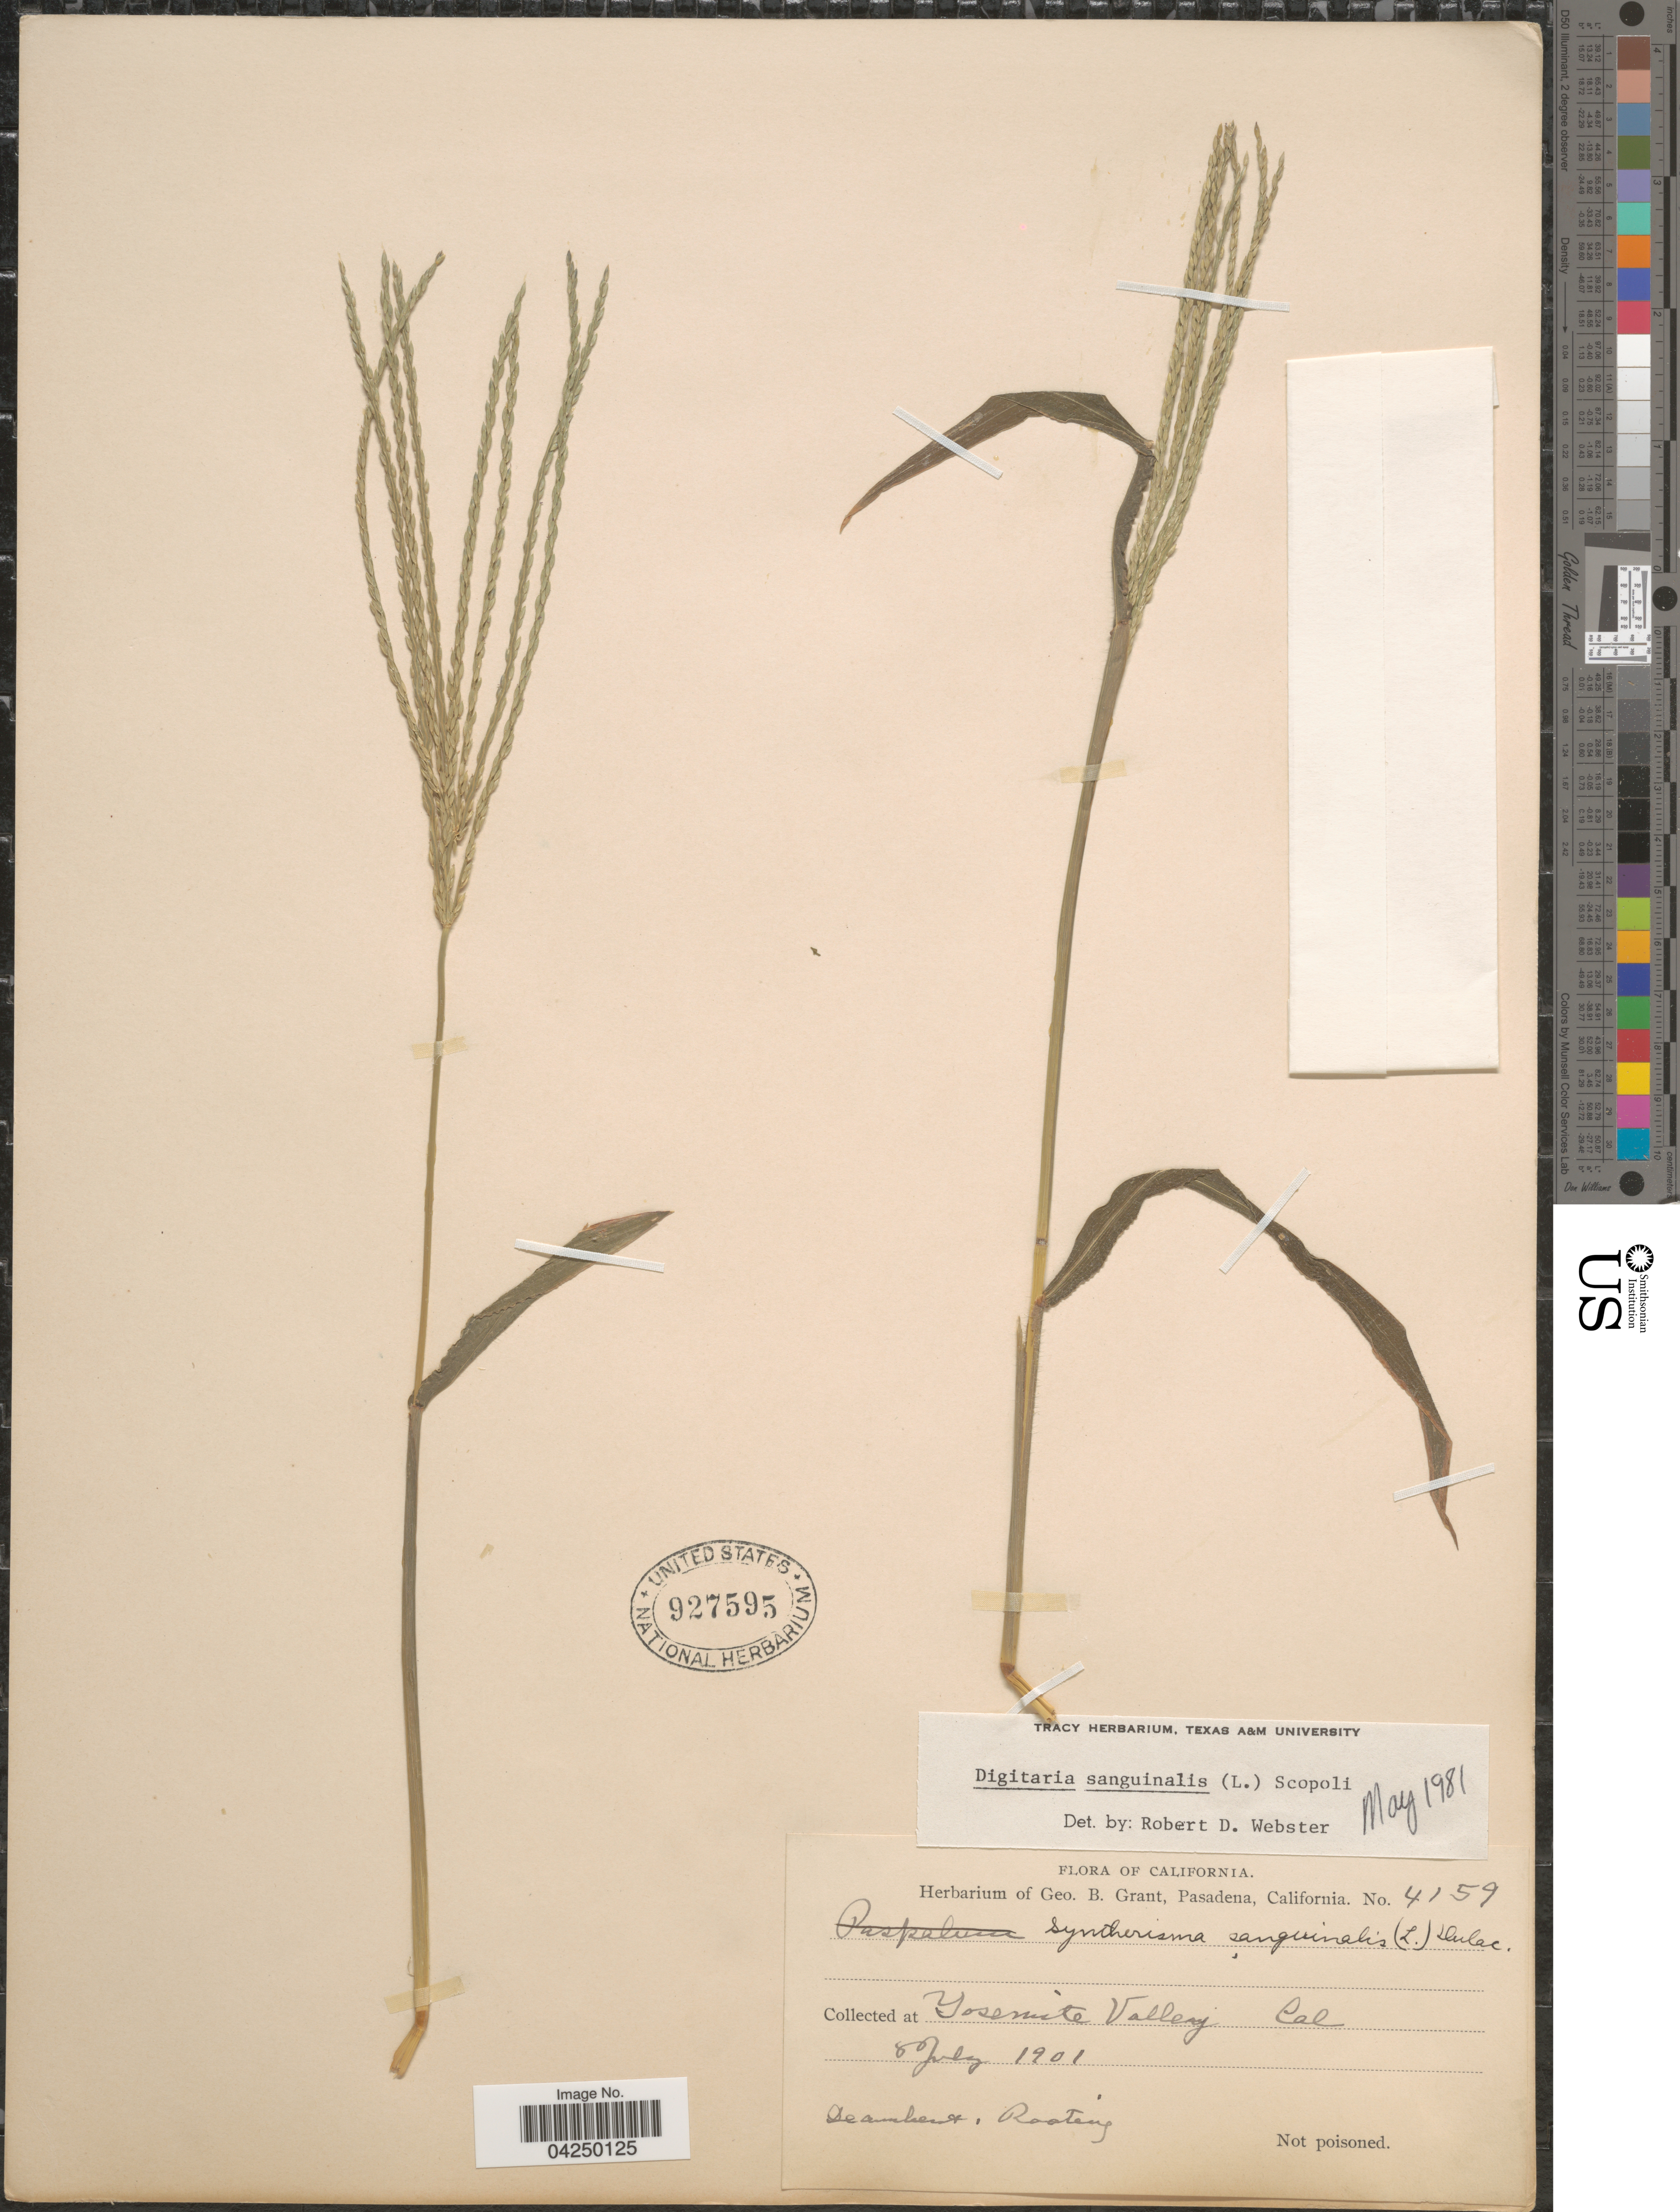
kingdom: Plantae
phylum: Tracheophyta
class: Liliopsida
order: Poales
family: Poaceae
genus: Digitaria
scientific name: Digitaria sanguinalis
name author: (L.) Scop.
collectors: ex herb. Geo. B. Grant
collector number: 4159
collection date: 1901-07-08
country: United States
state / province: California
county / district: Mariposa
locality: Yosemite Valley.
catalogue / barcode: US 927595